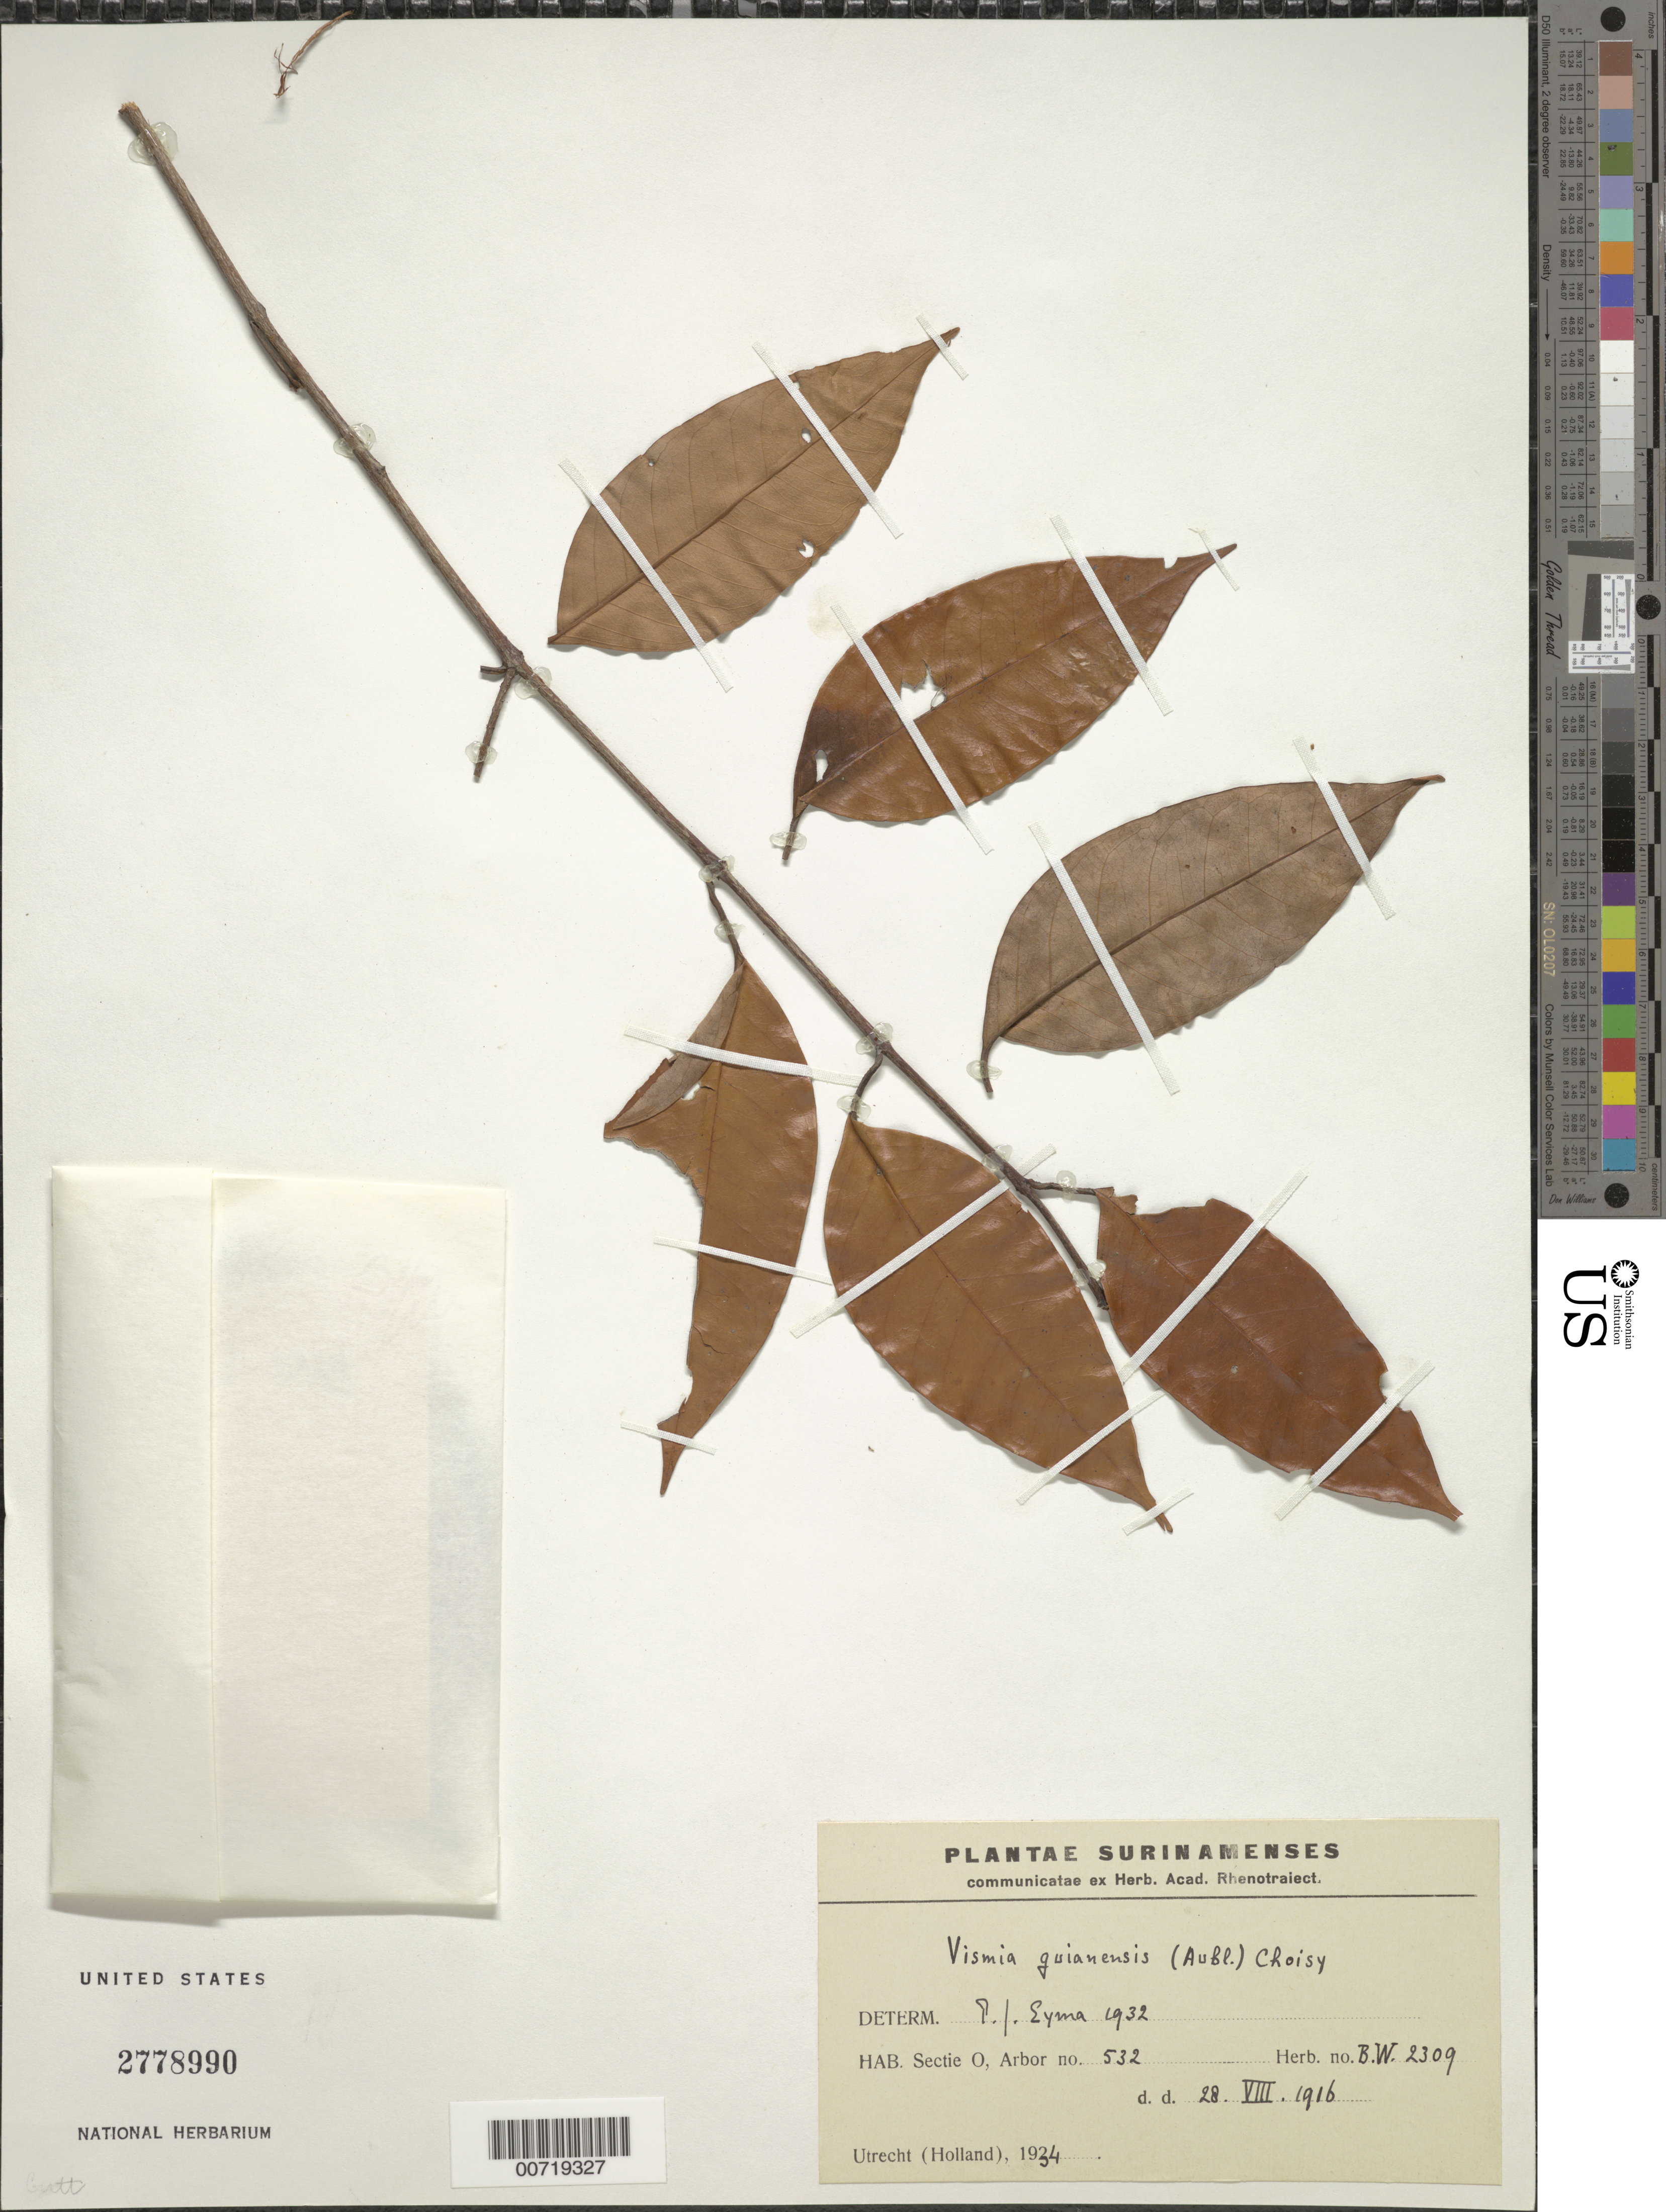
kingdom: Plantae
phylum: Tracheophyta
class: Magnoliopsida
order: Malpighiales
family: Hypericaceae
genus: Vismia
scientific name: Vismia guianensis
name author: (Aubl.) Pers.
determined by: Eyma, P. J.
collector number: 2309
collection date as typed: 28-Aug-16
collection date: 1916-08-28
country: Suriname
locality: Sectie O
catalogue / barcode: US 2778990